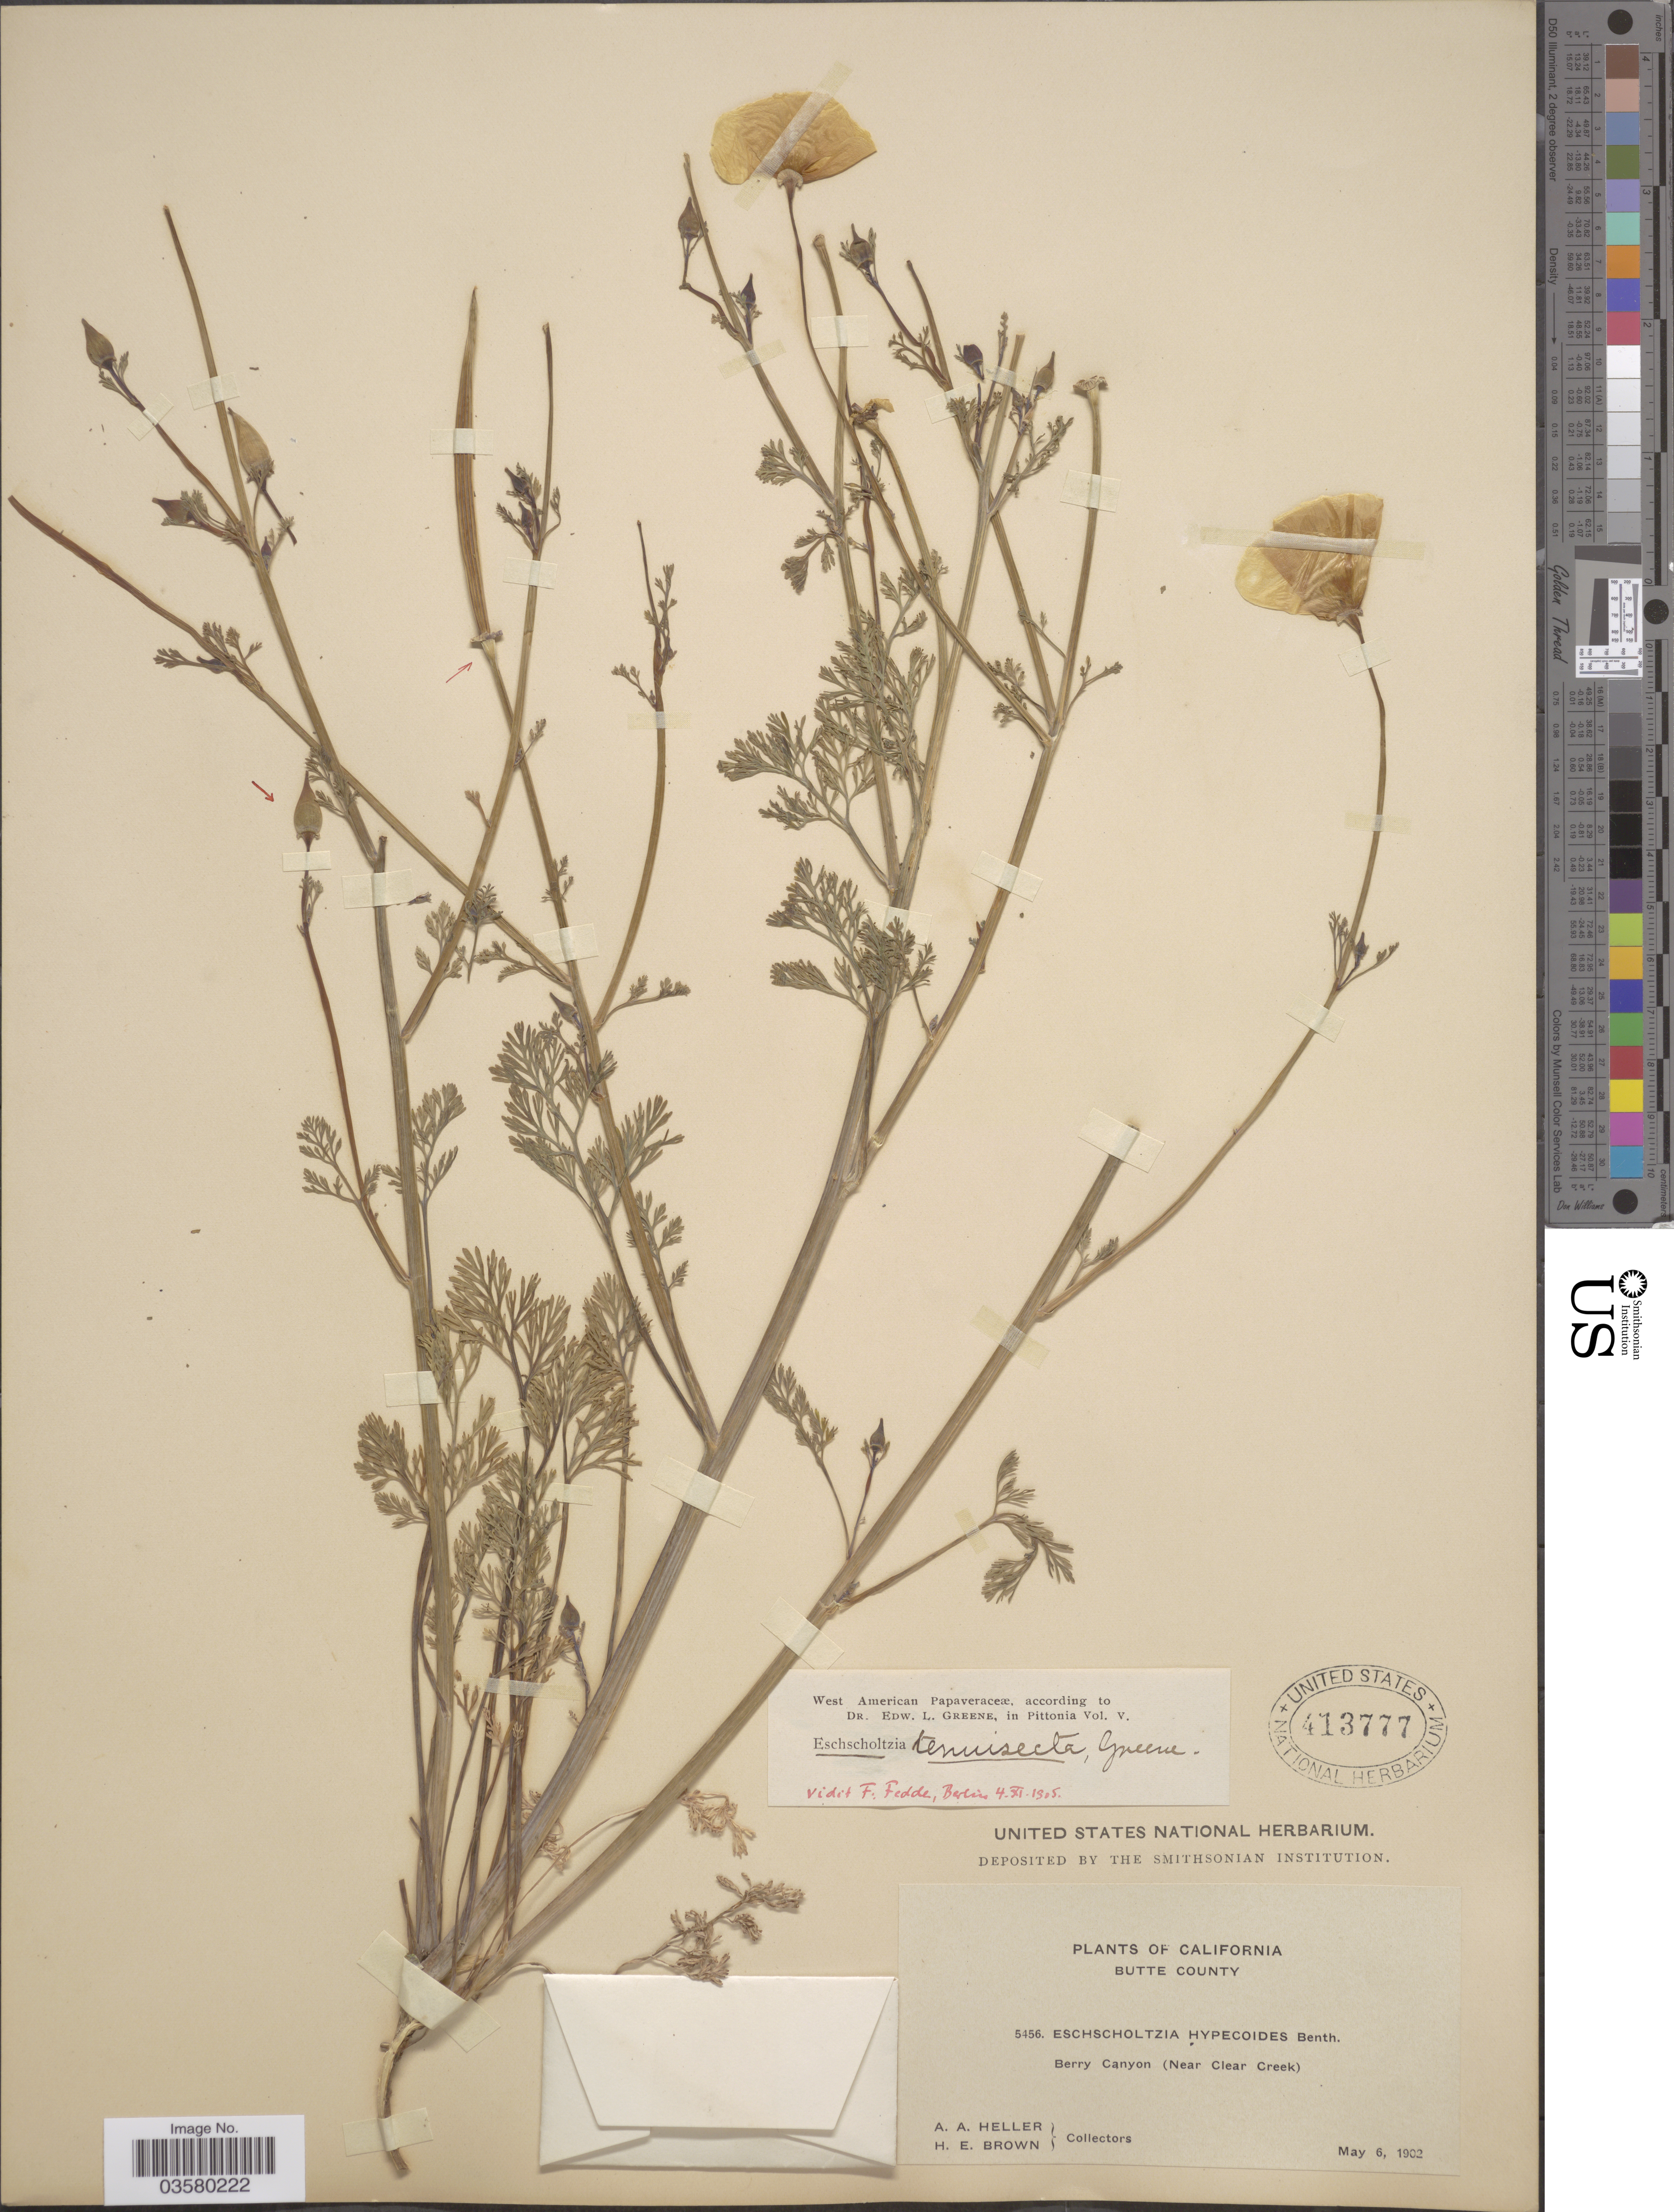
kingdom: Plantae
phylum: Tracheophyta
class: Magnoliopsida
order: Ranunculales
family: Papaveraceae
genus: Eschscholzia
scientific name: Eschscholzia californica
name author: Cham.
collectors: A. A. Heller & H. E. Brown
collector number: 5456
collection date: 1902-05-06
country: United States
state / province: California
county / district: Butte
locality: Butte County. Berry Canyon (Near Clear Creek).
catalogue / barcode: US 413777